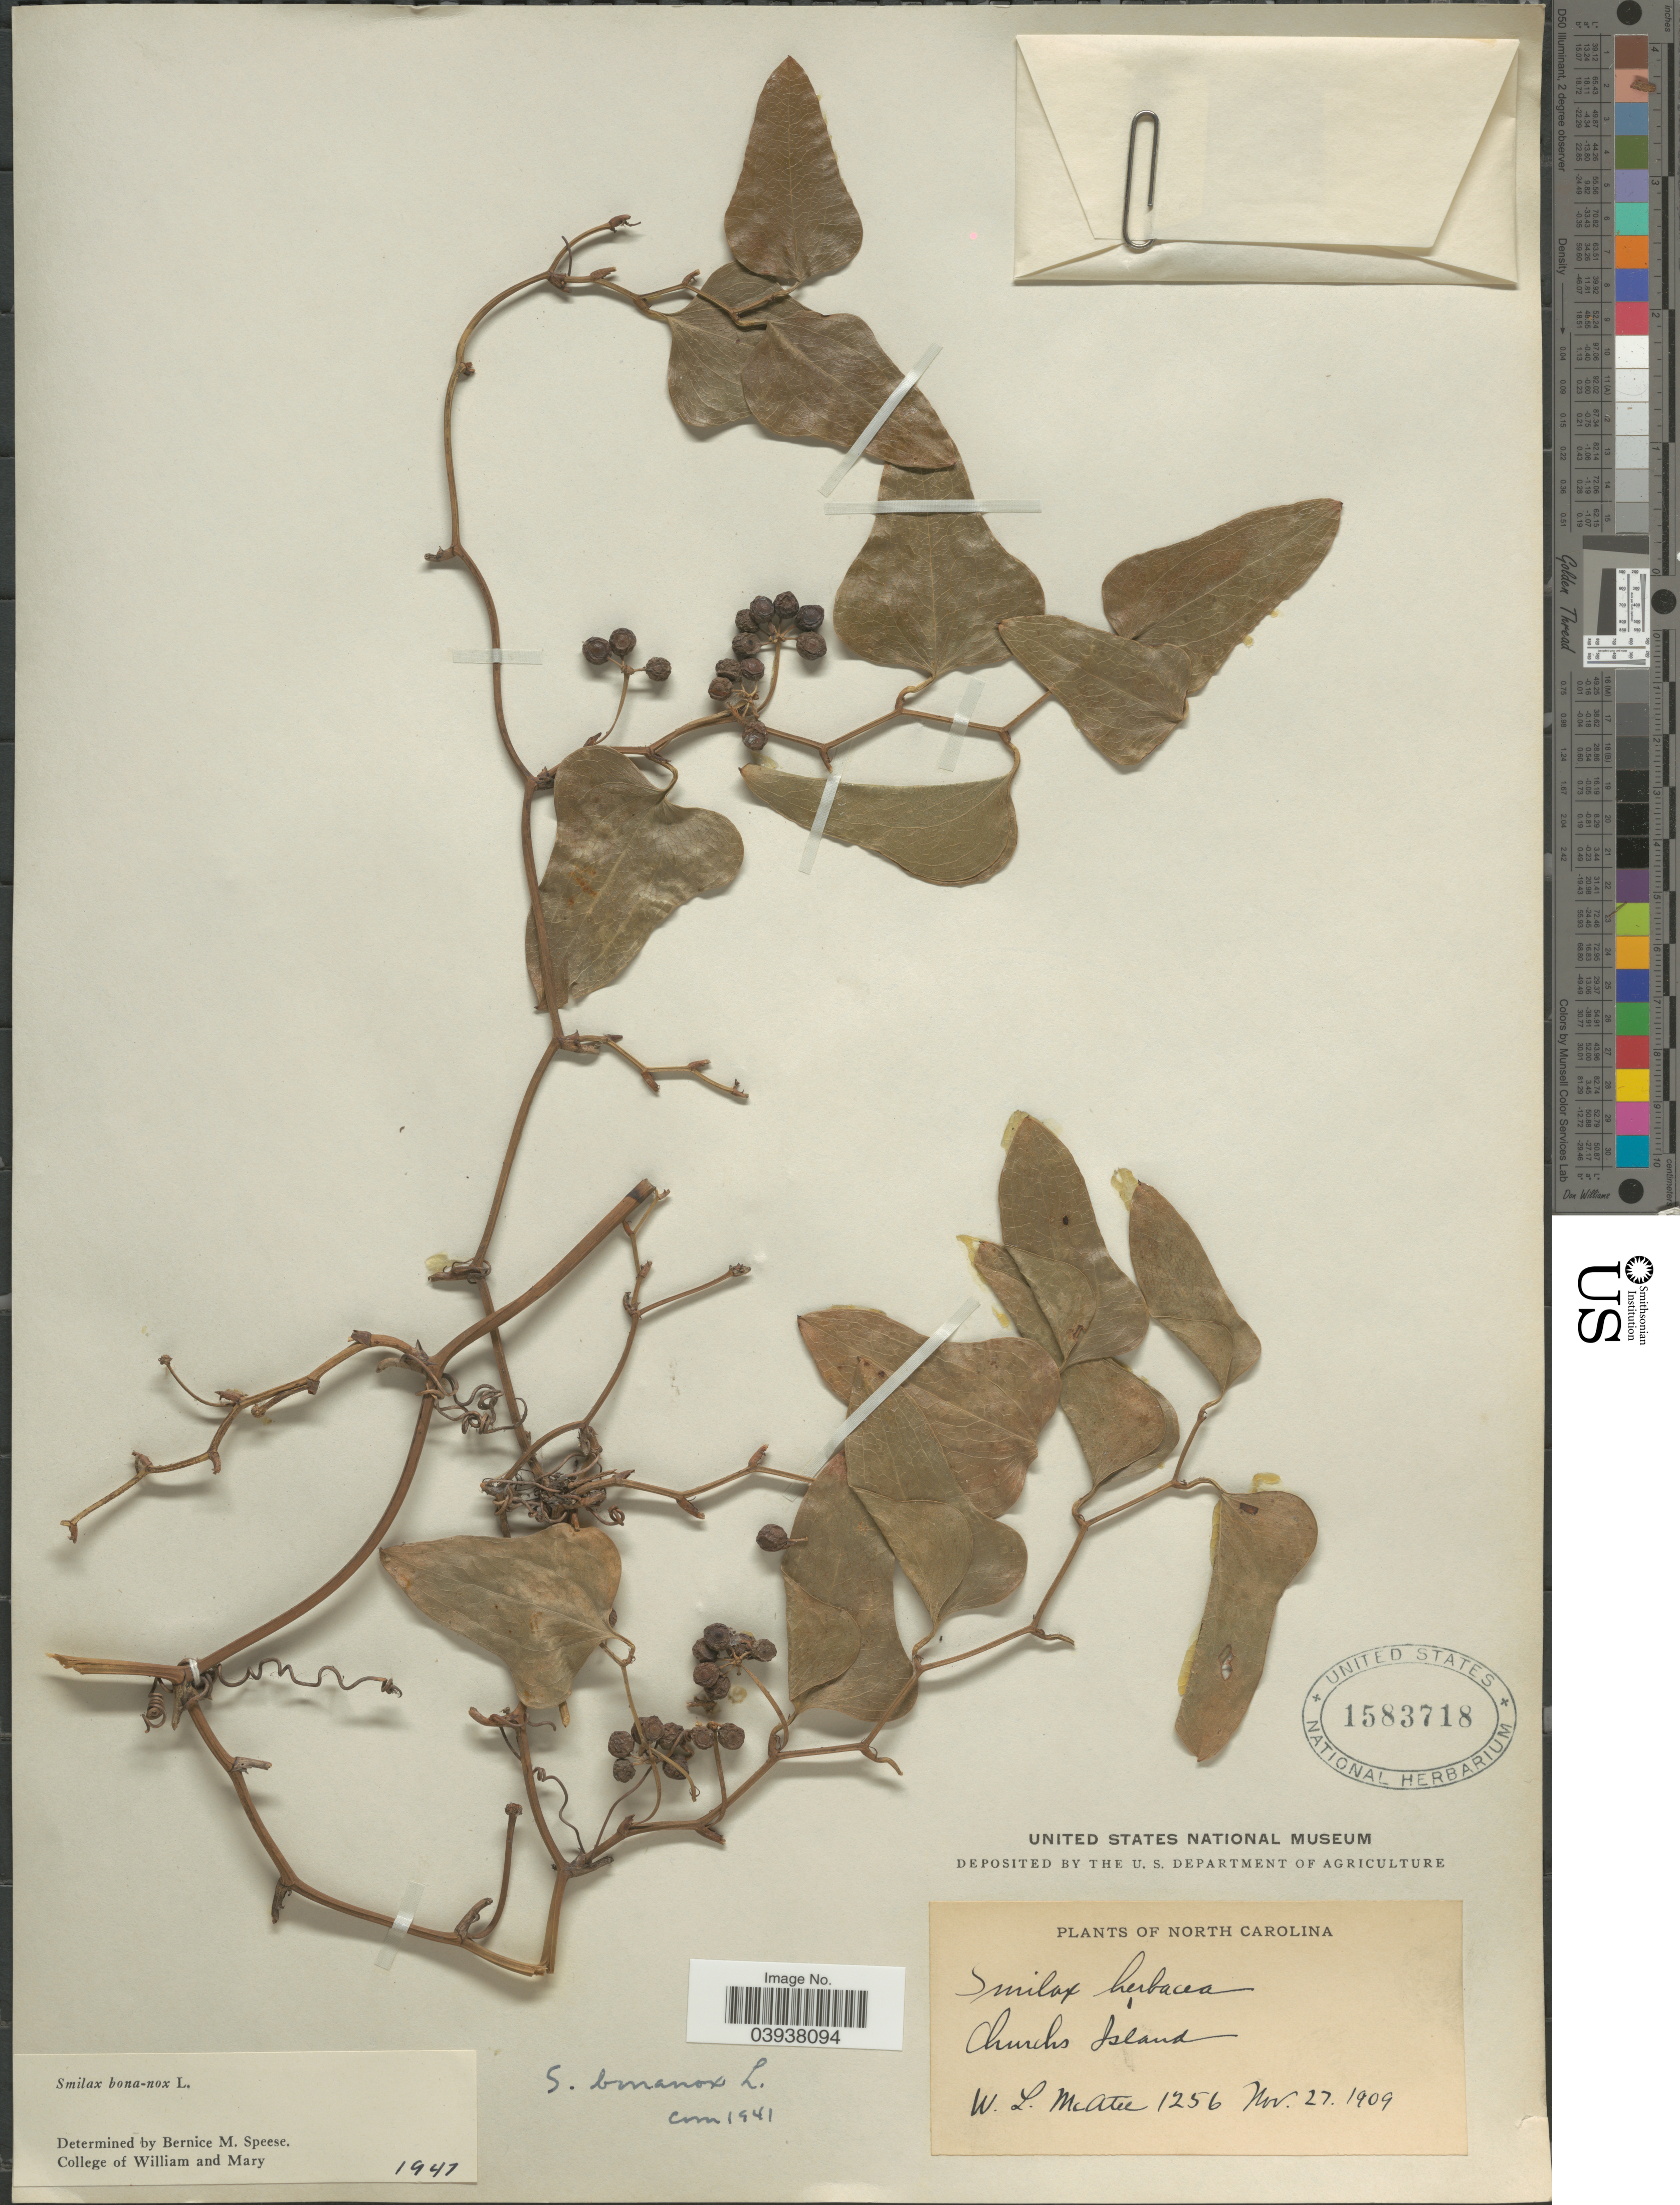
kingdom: Plantae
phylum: Tracheophyta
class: Liliopsida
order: Liliales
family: Smilacaceae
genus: Smilax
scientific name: Smilax bona-nox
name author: L.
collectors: W. McAtee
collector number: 1256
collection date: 1909-11-27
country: United States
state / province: North Carolina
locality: Churchs Island.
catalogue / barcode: US 1583718